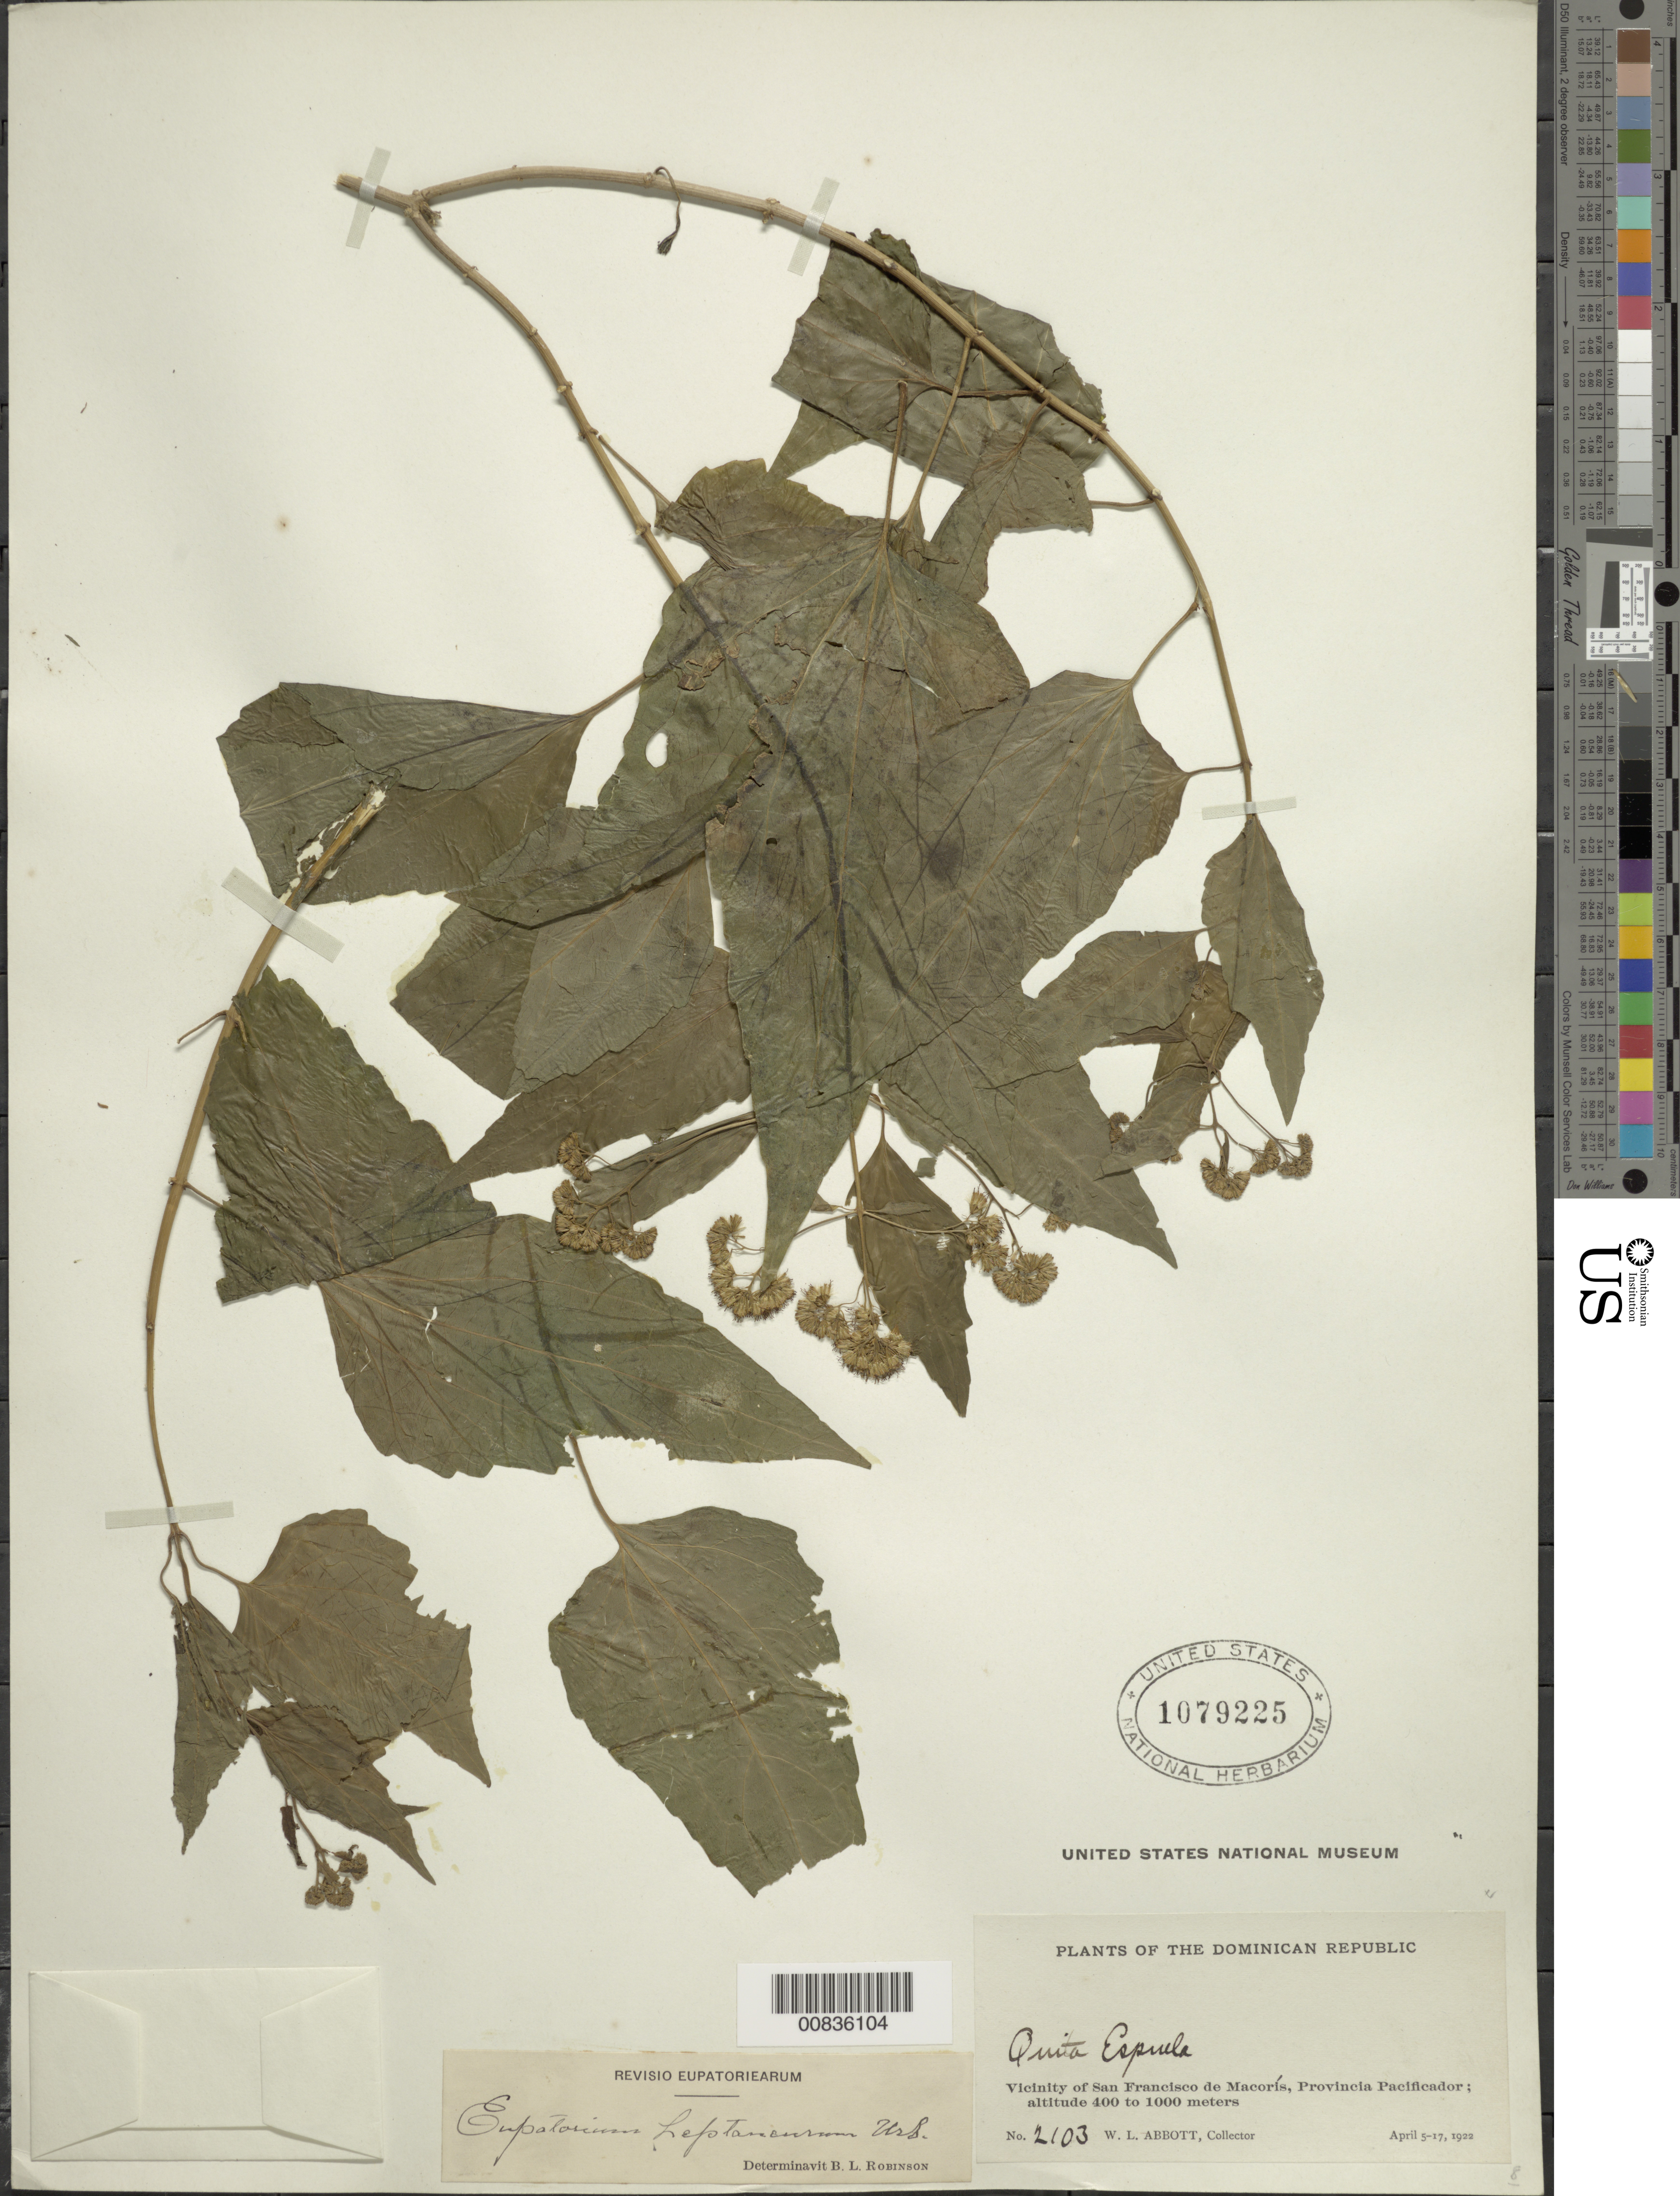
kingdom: Plantae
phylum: Tracheophyta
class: Magnoliopsida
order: Asterales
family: Asteraceae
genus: Koanophyllon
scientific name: Koanophyllon heptaneurum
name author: (Urb.) R.M. King & H. Rob.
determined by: Robinson, B. L.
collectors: W. L. Abbott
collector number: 2103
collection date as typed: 05 Apr 1922 to 17 Apr 1922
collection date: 1922-04-05/1922-04-17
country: Dominican Republic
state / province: Duarte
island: Hispaniola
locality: Vicinity of San Francisco de Macorís, Quita Espuela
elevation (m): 400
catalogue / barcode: US 1079225